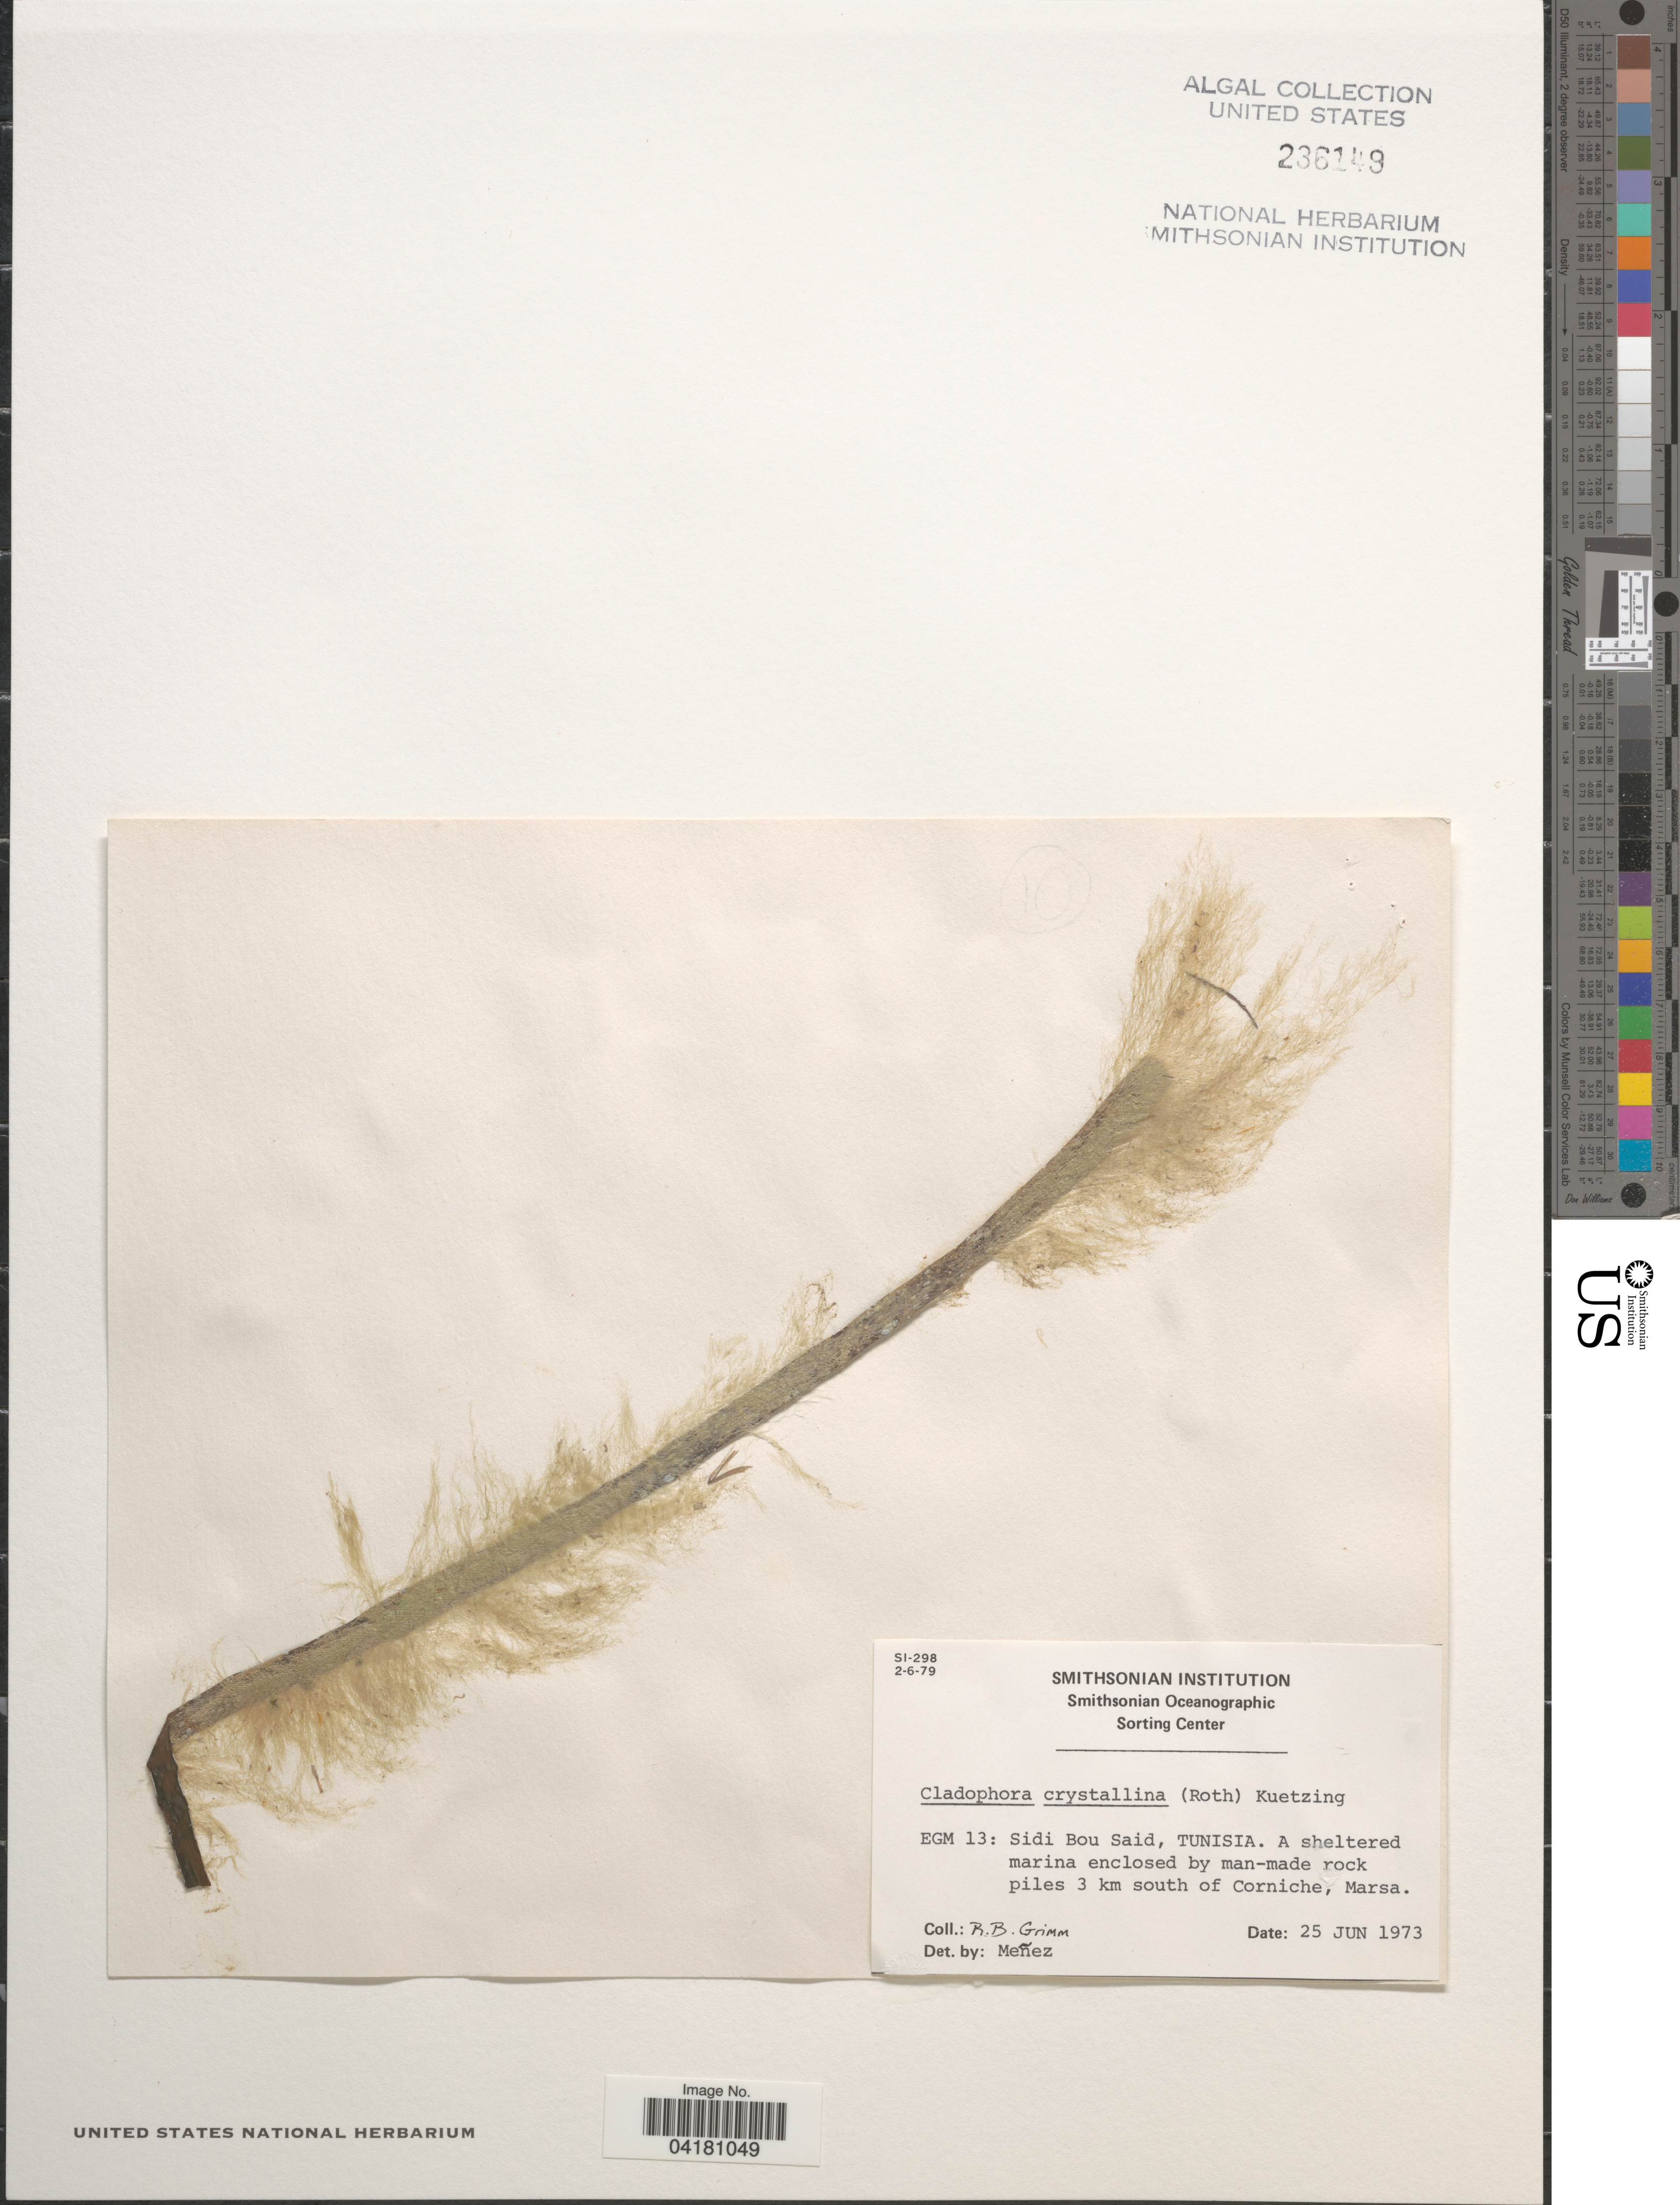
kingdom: Plantae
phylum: Chlorophyta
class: Ulvophyceae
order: Cladophorales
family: Cladophoraceae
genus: Cladophora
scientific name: Cladophora crystallina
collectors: R. Grimm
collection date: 1973-06-25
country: Tunisia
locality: EGM 13: Sidi Bou Said. A sheltered marina enclosed by man-made rock piles 3 km south of Corniche, Marsa.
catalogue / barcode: US 236149